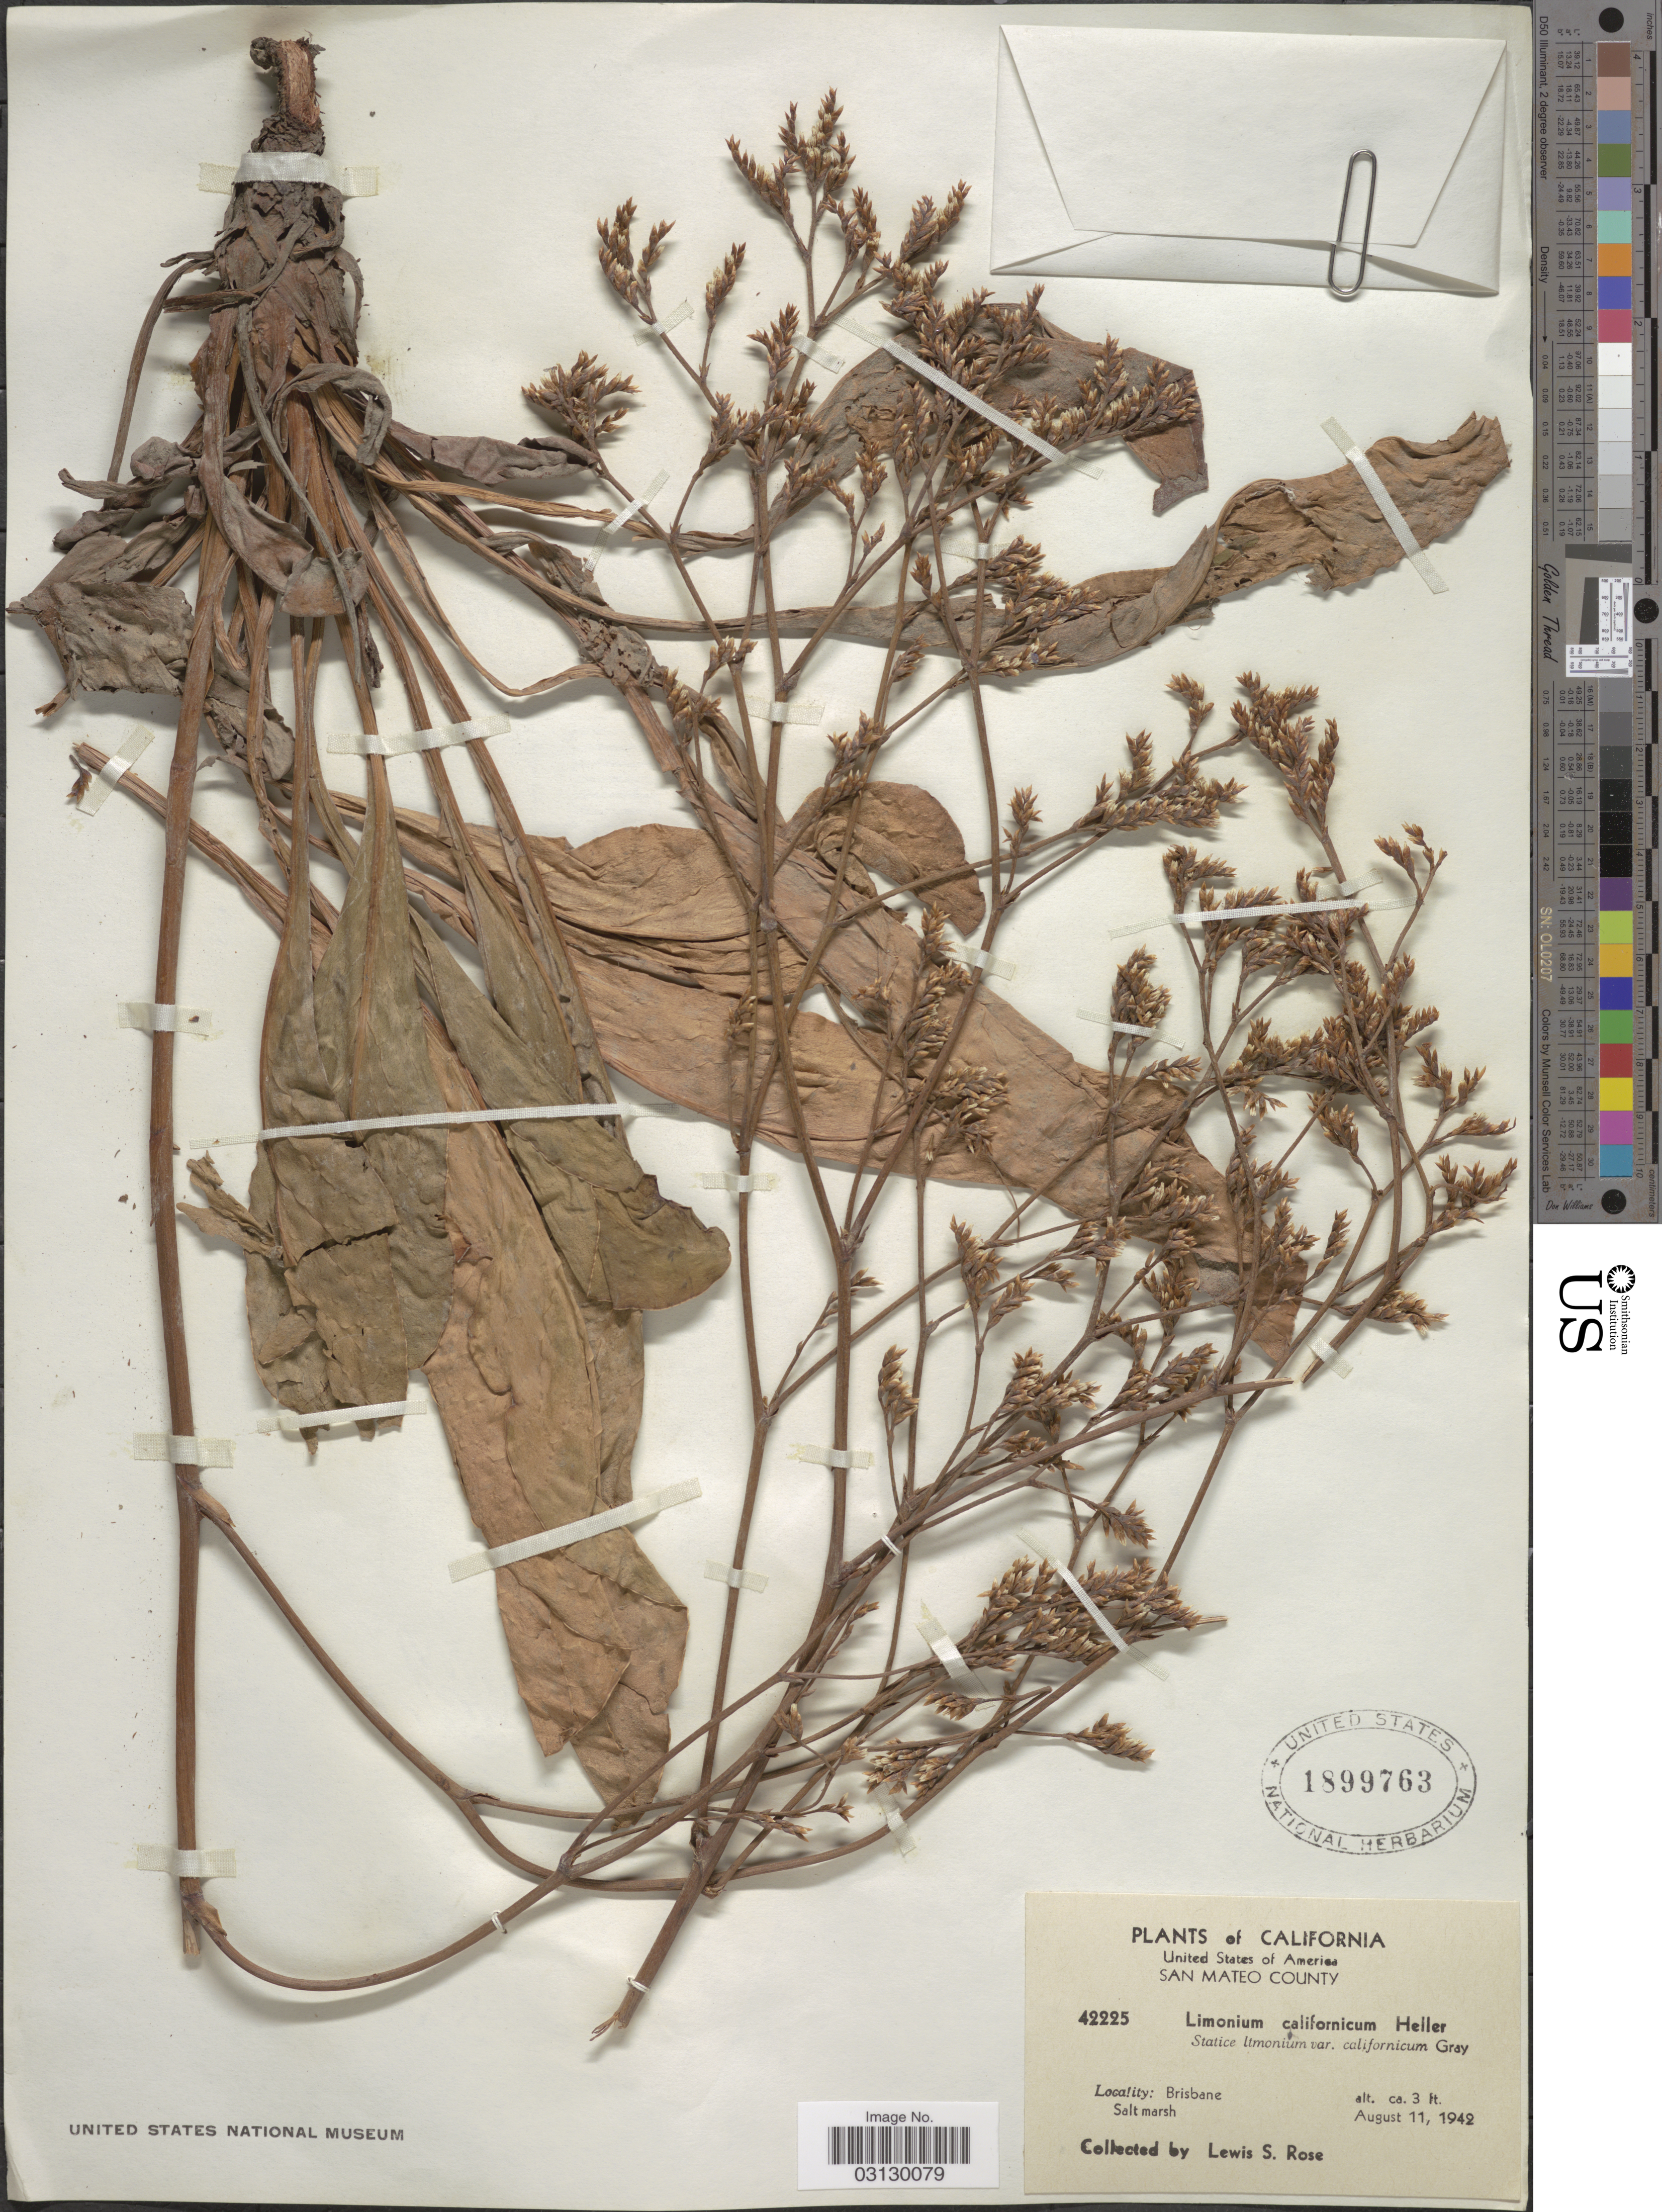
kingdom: Plantae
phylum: Tracheophyta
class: Magnoliopsida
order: Caryophyllales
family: Plumbaginaceae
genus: Limonium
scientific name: Limonium californicum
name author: (Boiss.) A. Heller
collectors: L. S. Rose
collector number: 42225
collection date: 1942-08-11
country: United States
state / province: California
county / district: San Mateo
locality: San Mateo County. Brisbane.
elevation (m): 1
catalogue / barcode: US 1899763